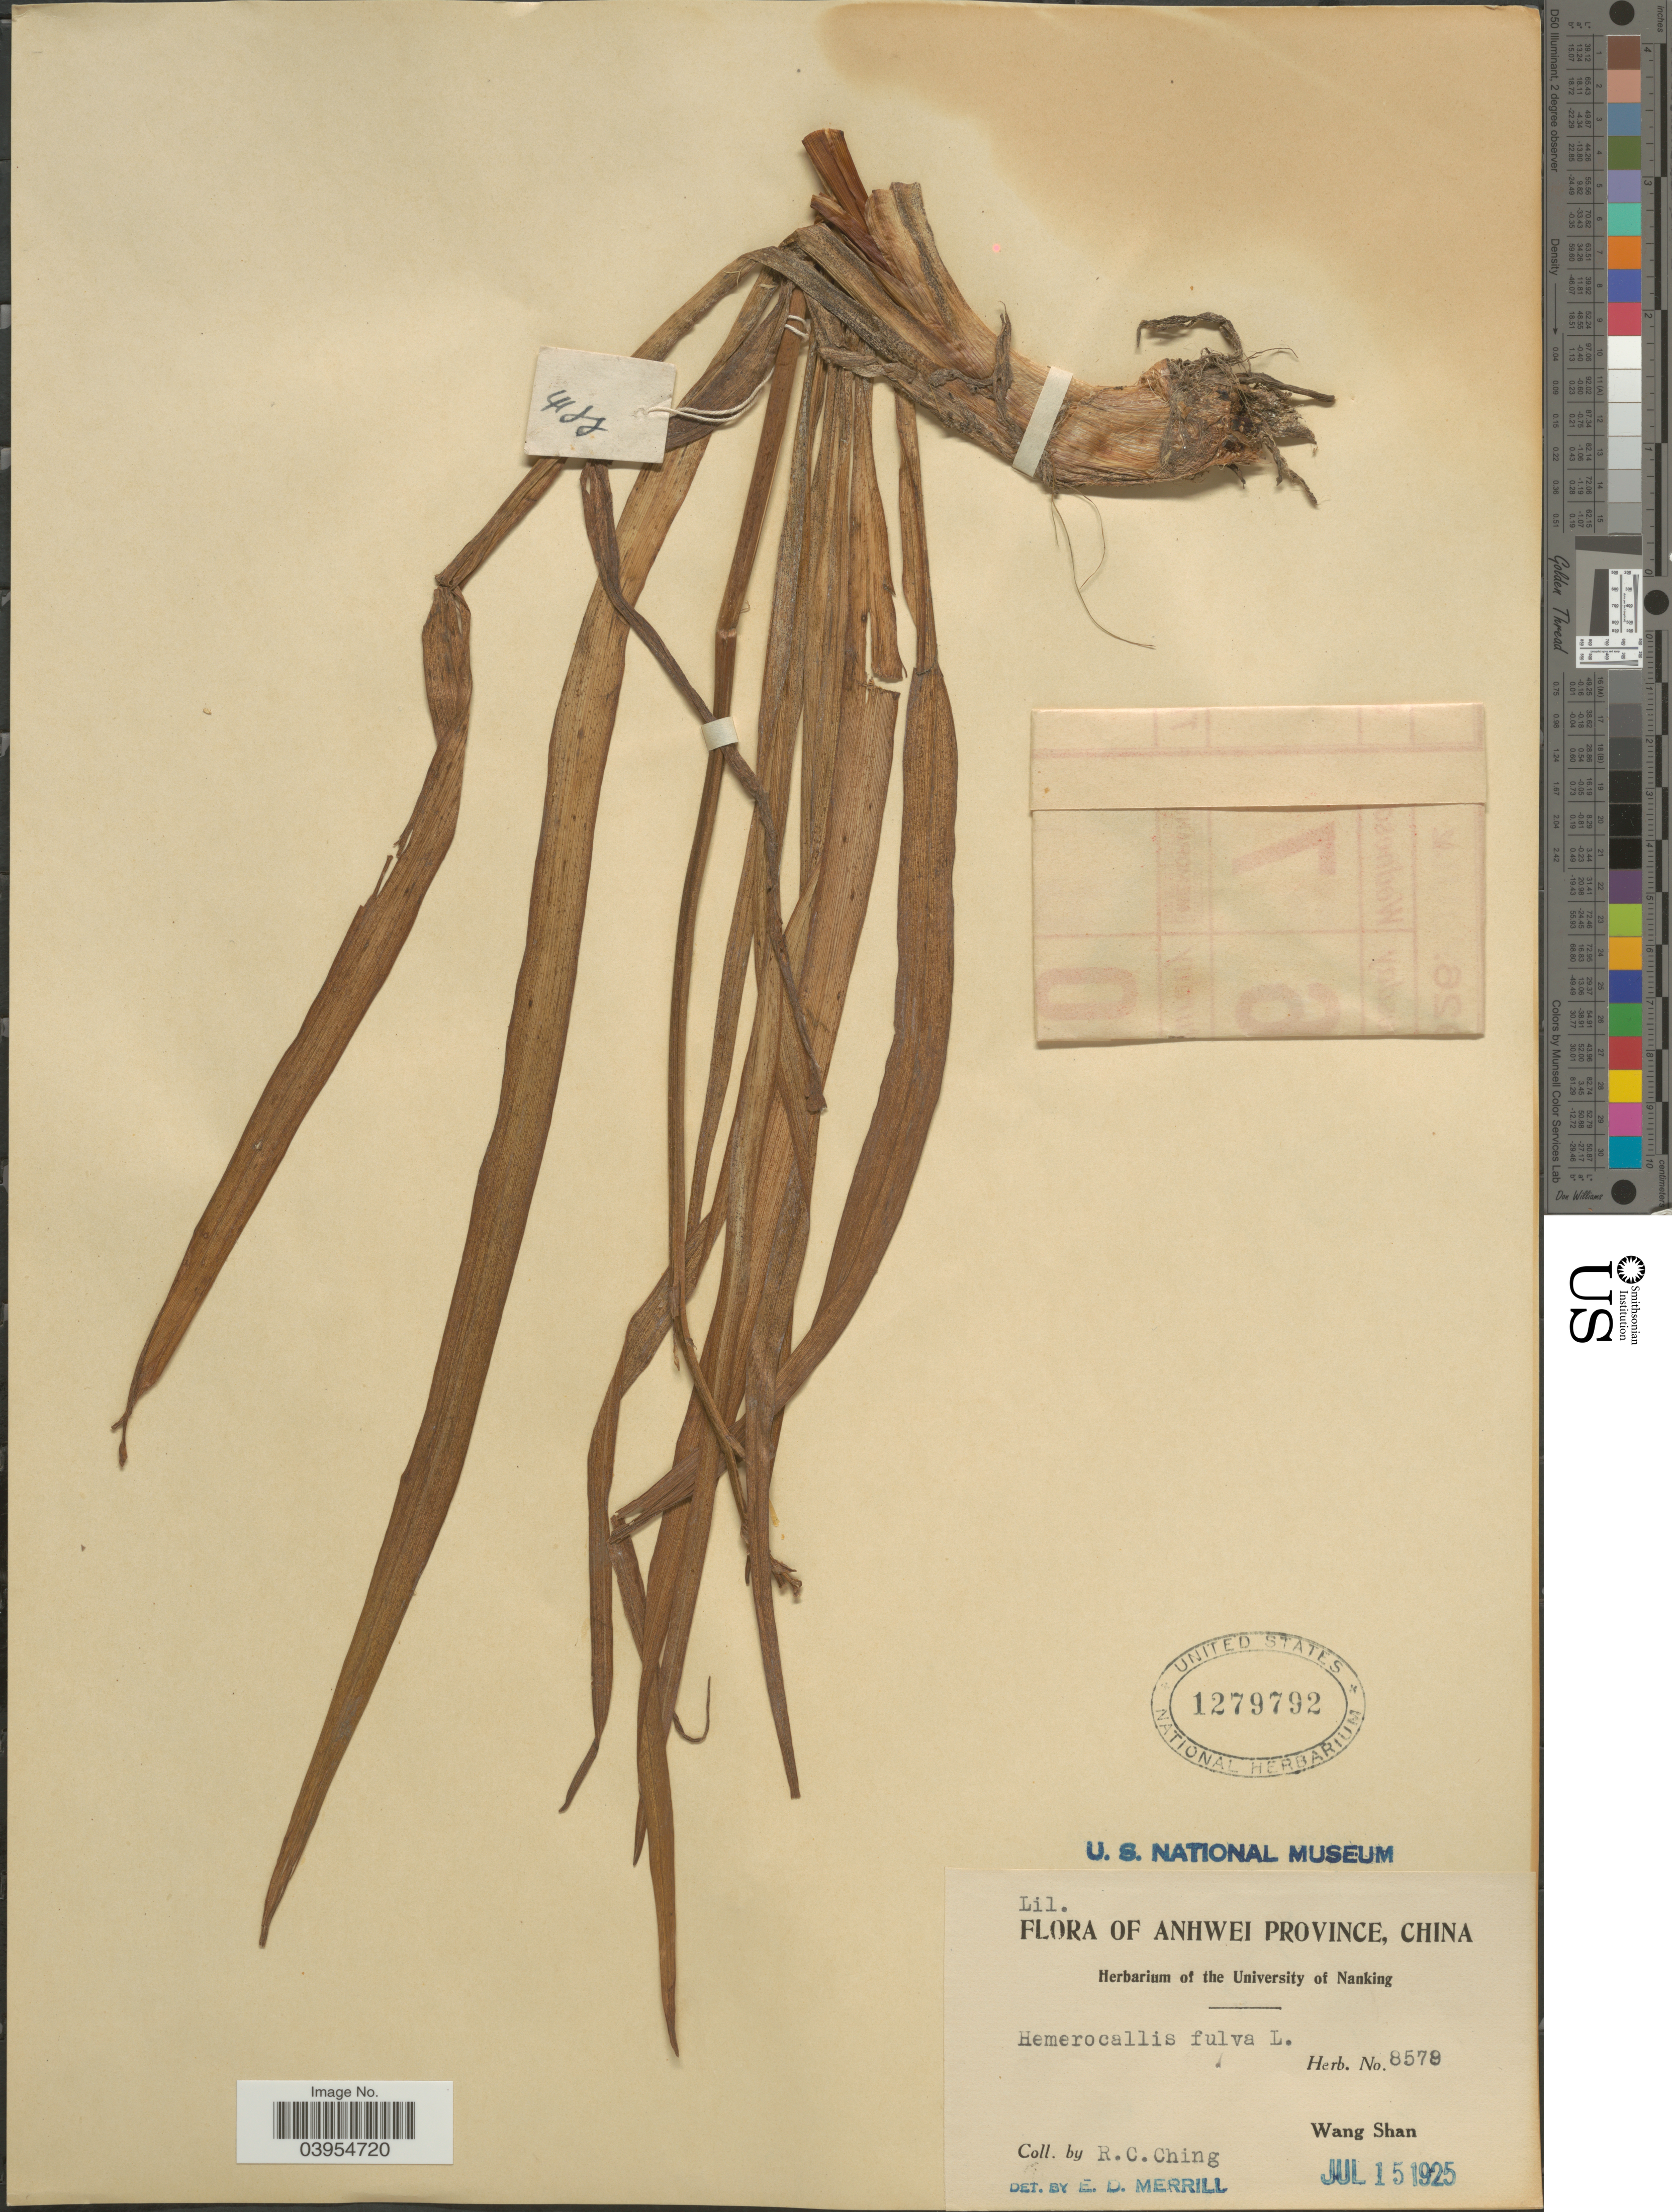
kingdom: Plantae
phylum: Tracheophyta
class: Liliopsida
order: Asparagales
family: Asphodelaceae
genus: Hemerocallis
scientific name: Hemerocallis fulva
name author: L.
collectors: R. C. Ching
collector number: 8579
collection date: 1925-07-15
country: China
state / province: Anhui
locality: Anhwei Province. Wang Shan.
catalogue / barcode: US 1279792